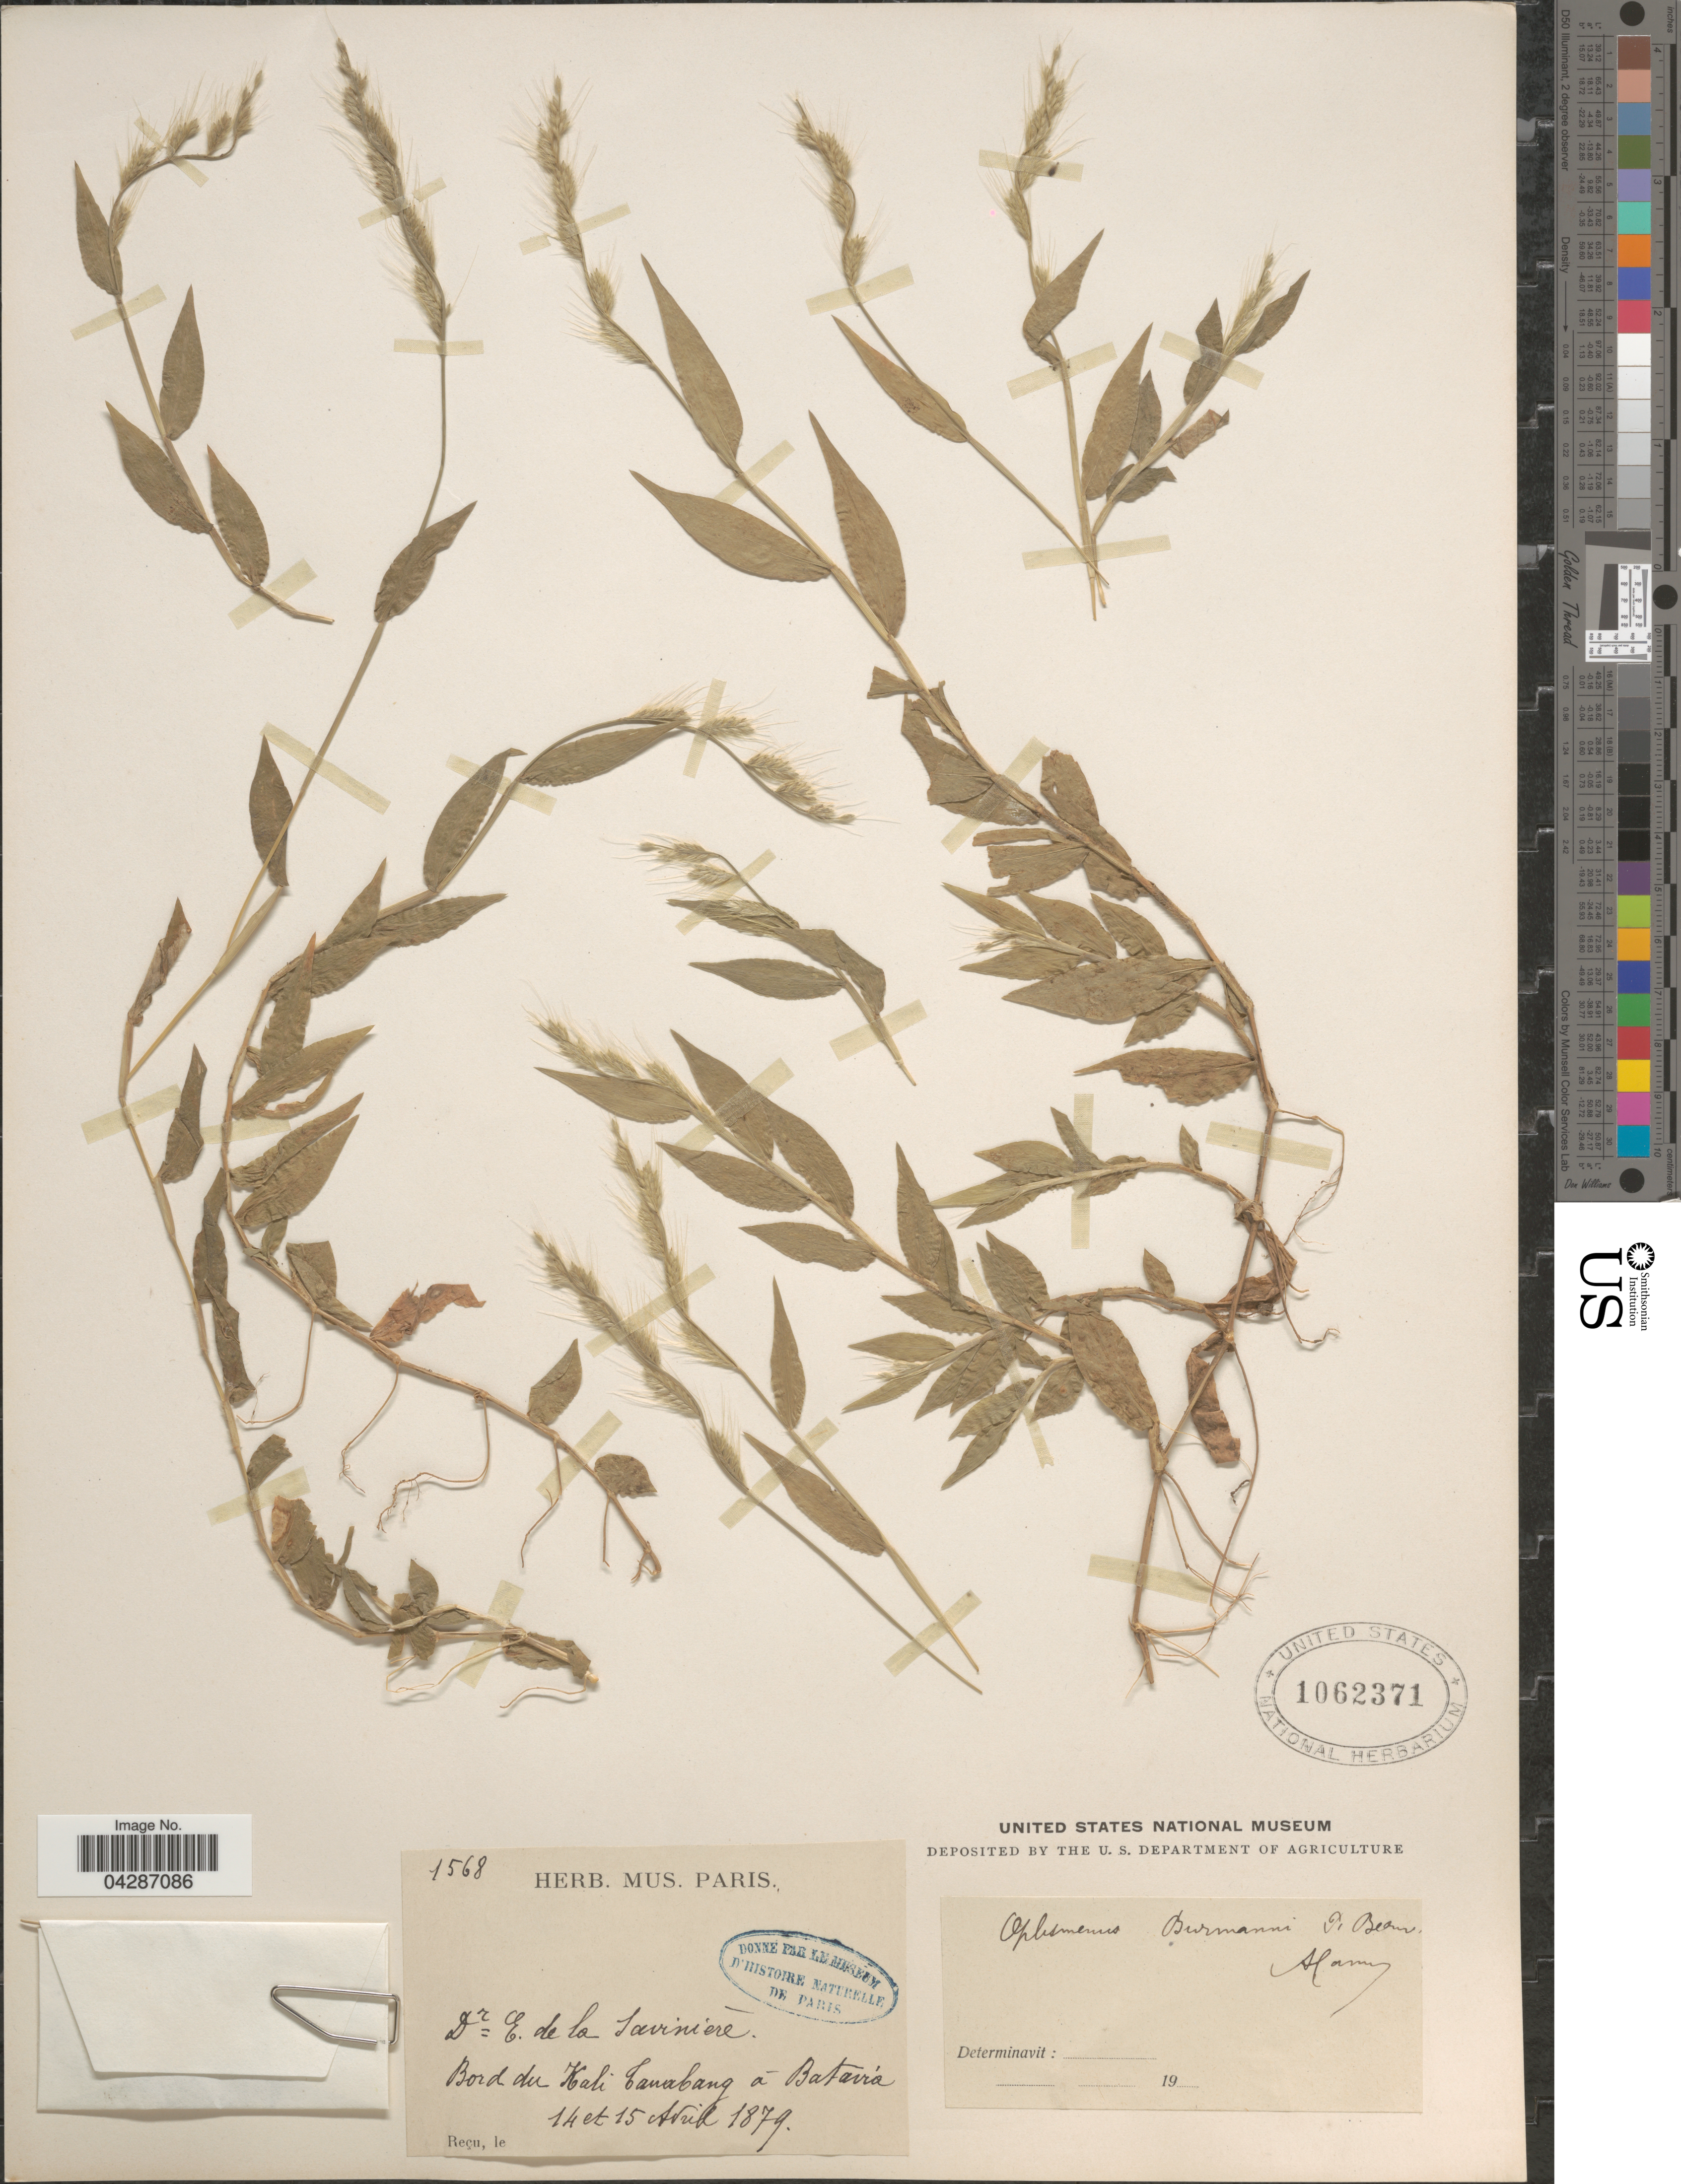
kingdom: Plantae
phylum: Tracheophyta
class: Liliopsida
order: Poales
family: Poaceae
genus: Oplismenus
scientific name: Oplismenus burmannii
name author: (Retz.) P. Beauv.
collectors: E. Savinierra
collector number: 1568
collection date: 1879-04-14/1879-04-15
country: Indonesia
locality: Bord du Kali Tanabang à Batavia.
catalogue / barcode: US 1062371